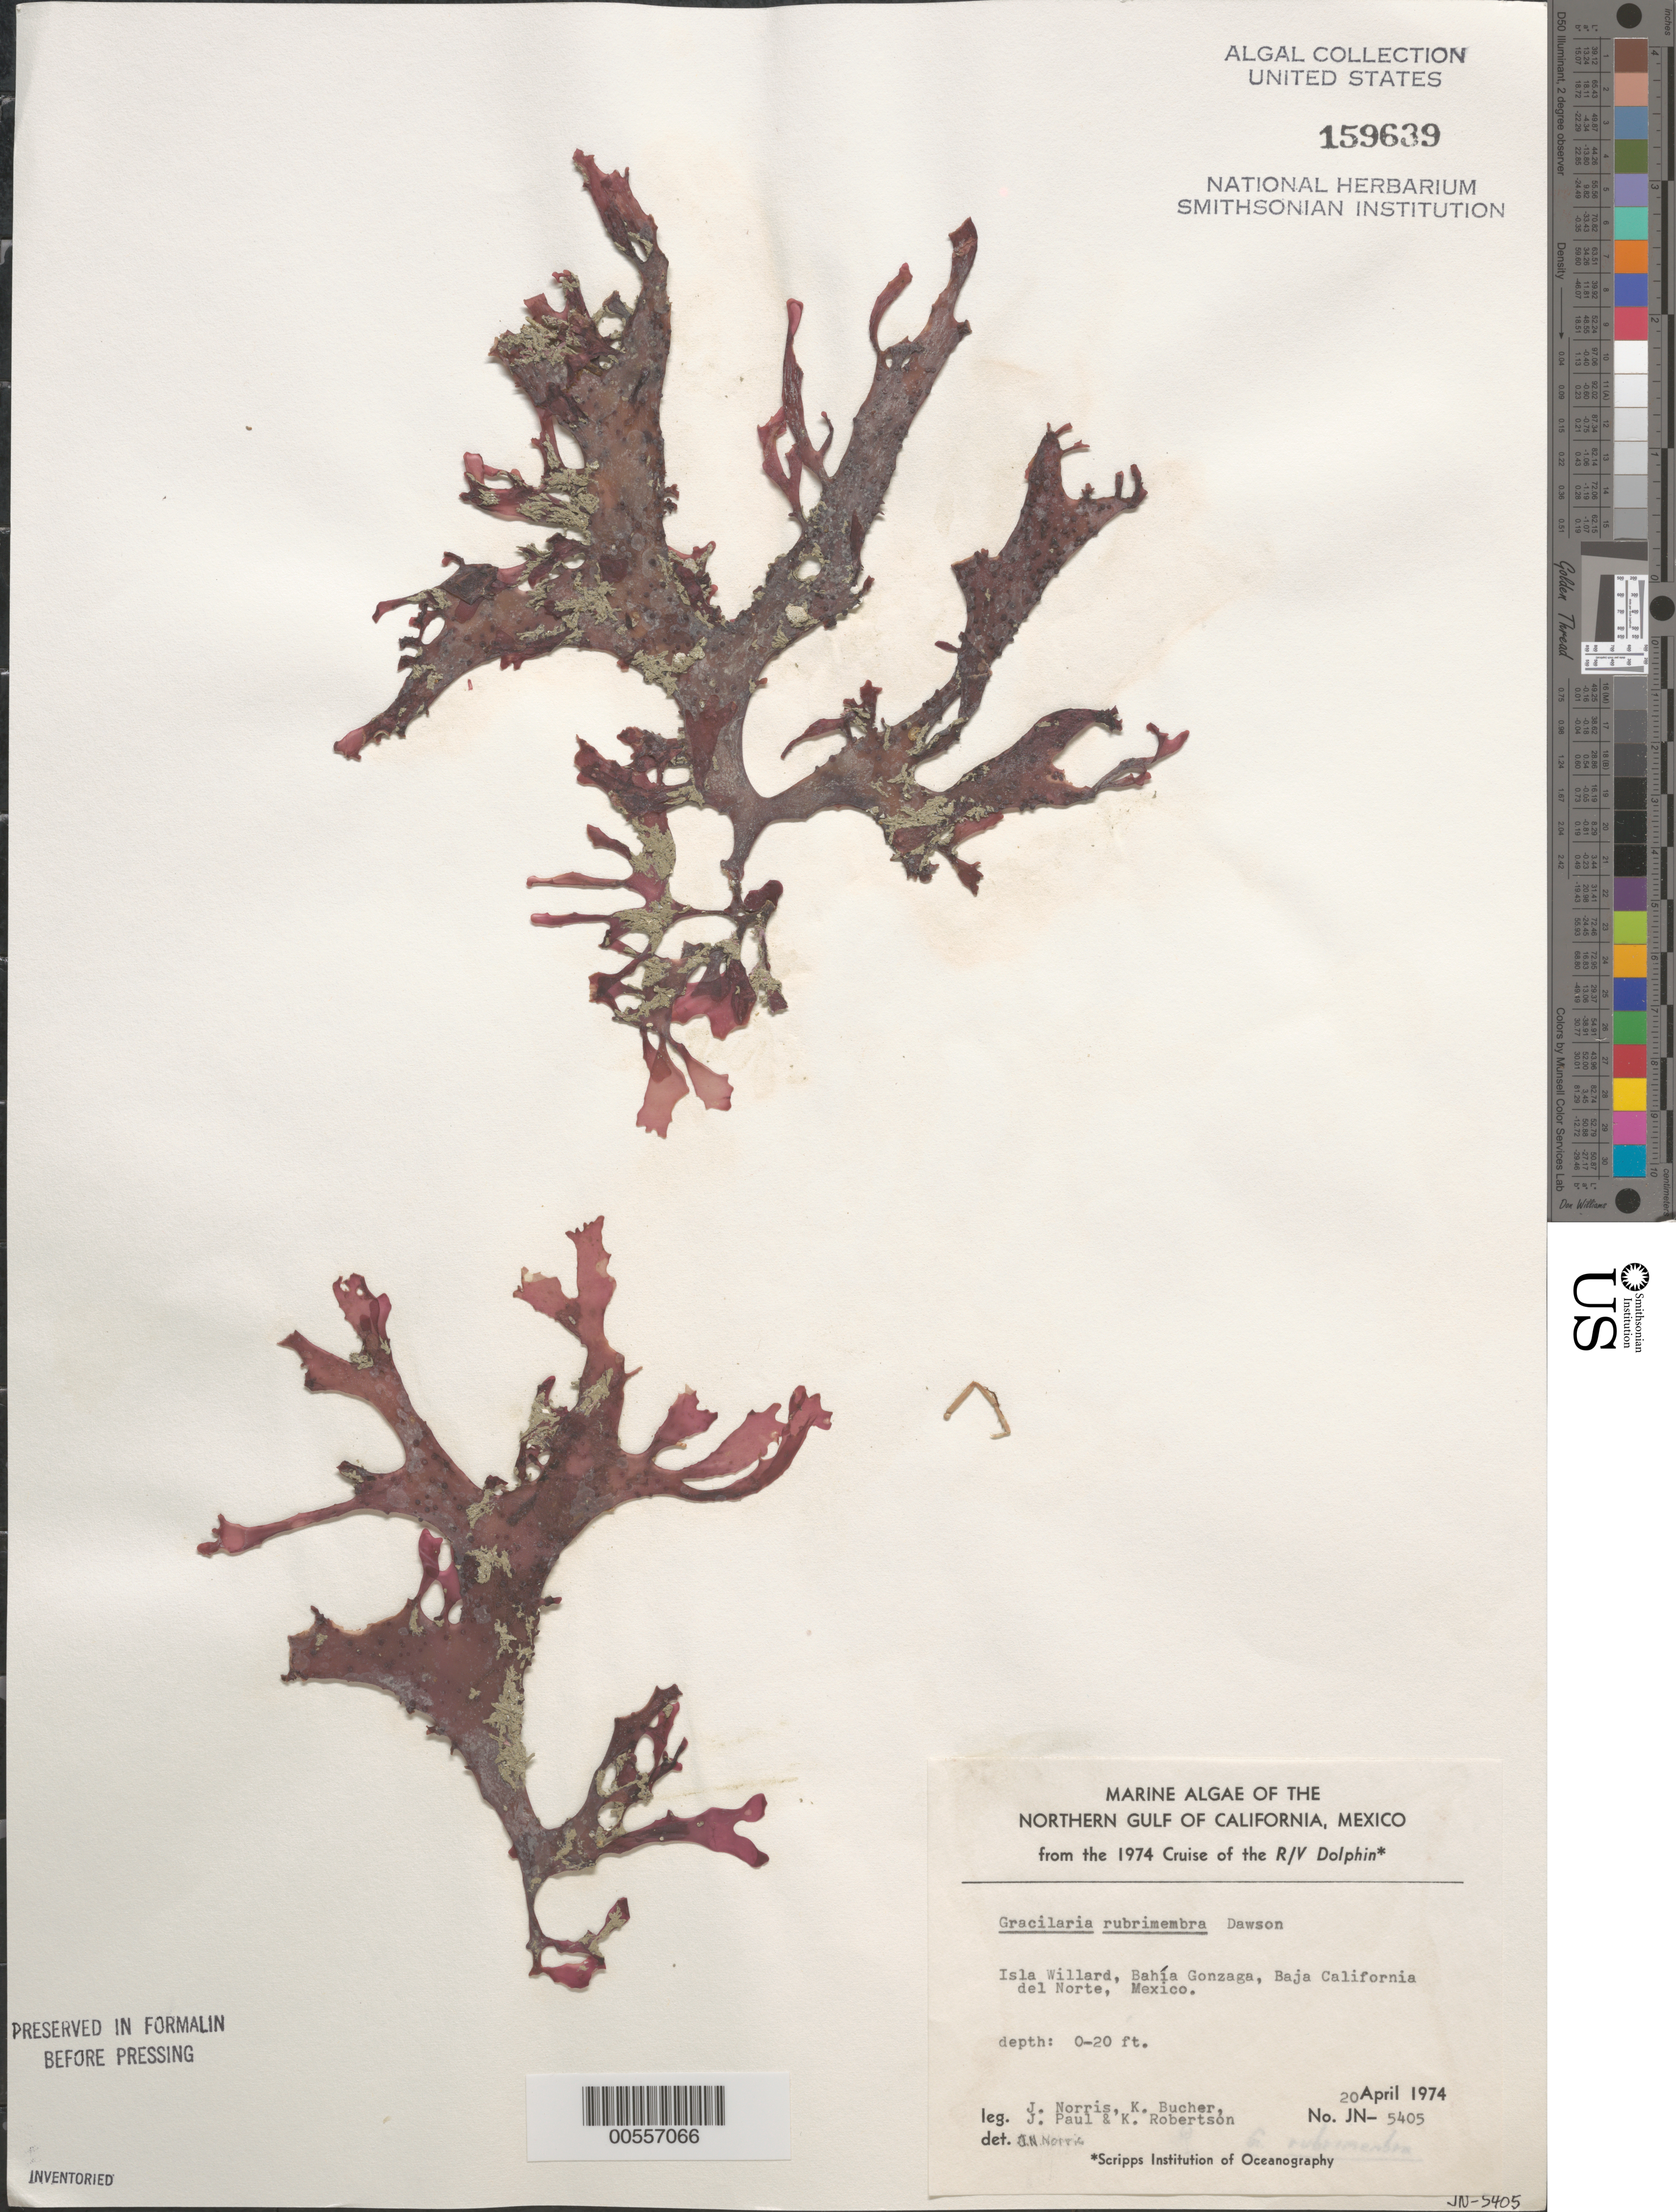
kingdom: Plantae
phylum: Rhodophyta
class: Florideophyceae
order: Gracilariales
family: Gracilariaceae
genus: Gracilaria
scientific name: Gracilaria rubrimembra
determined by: Norris, James N.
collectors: J. N. Norris, K. E. Bucher, J. Paul & K. Robertson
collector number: JN-5405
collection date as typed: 20 Apr 1974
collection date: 1974-04-20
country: Mexico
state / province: Baja California Norte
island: Isla Willard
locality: Bahia San Luis Gonzaga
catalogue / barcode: US 159639